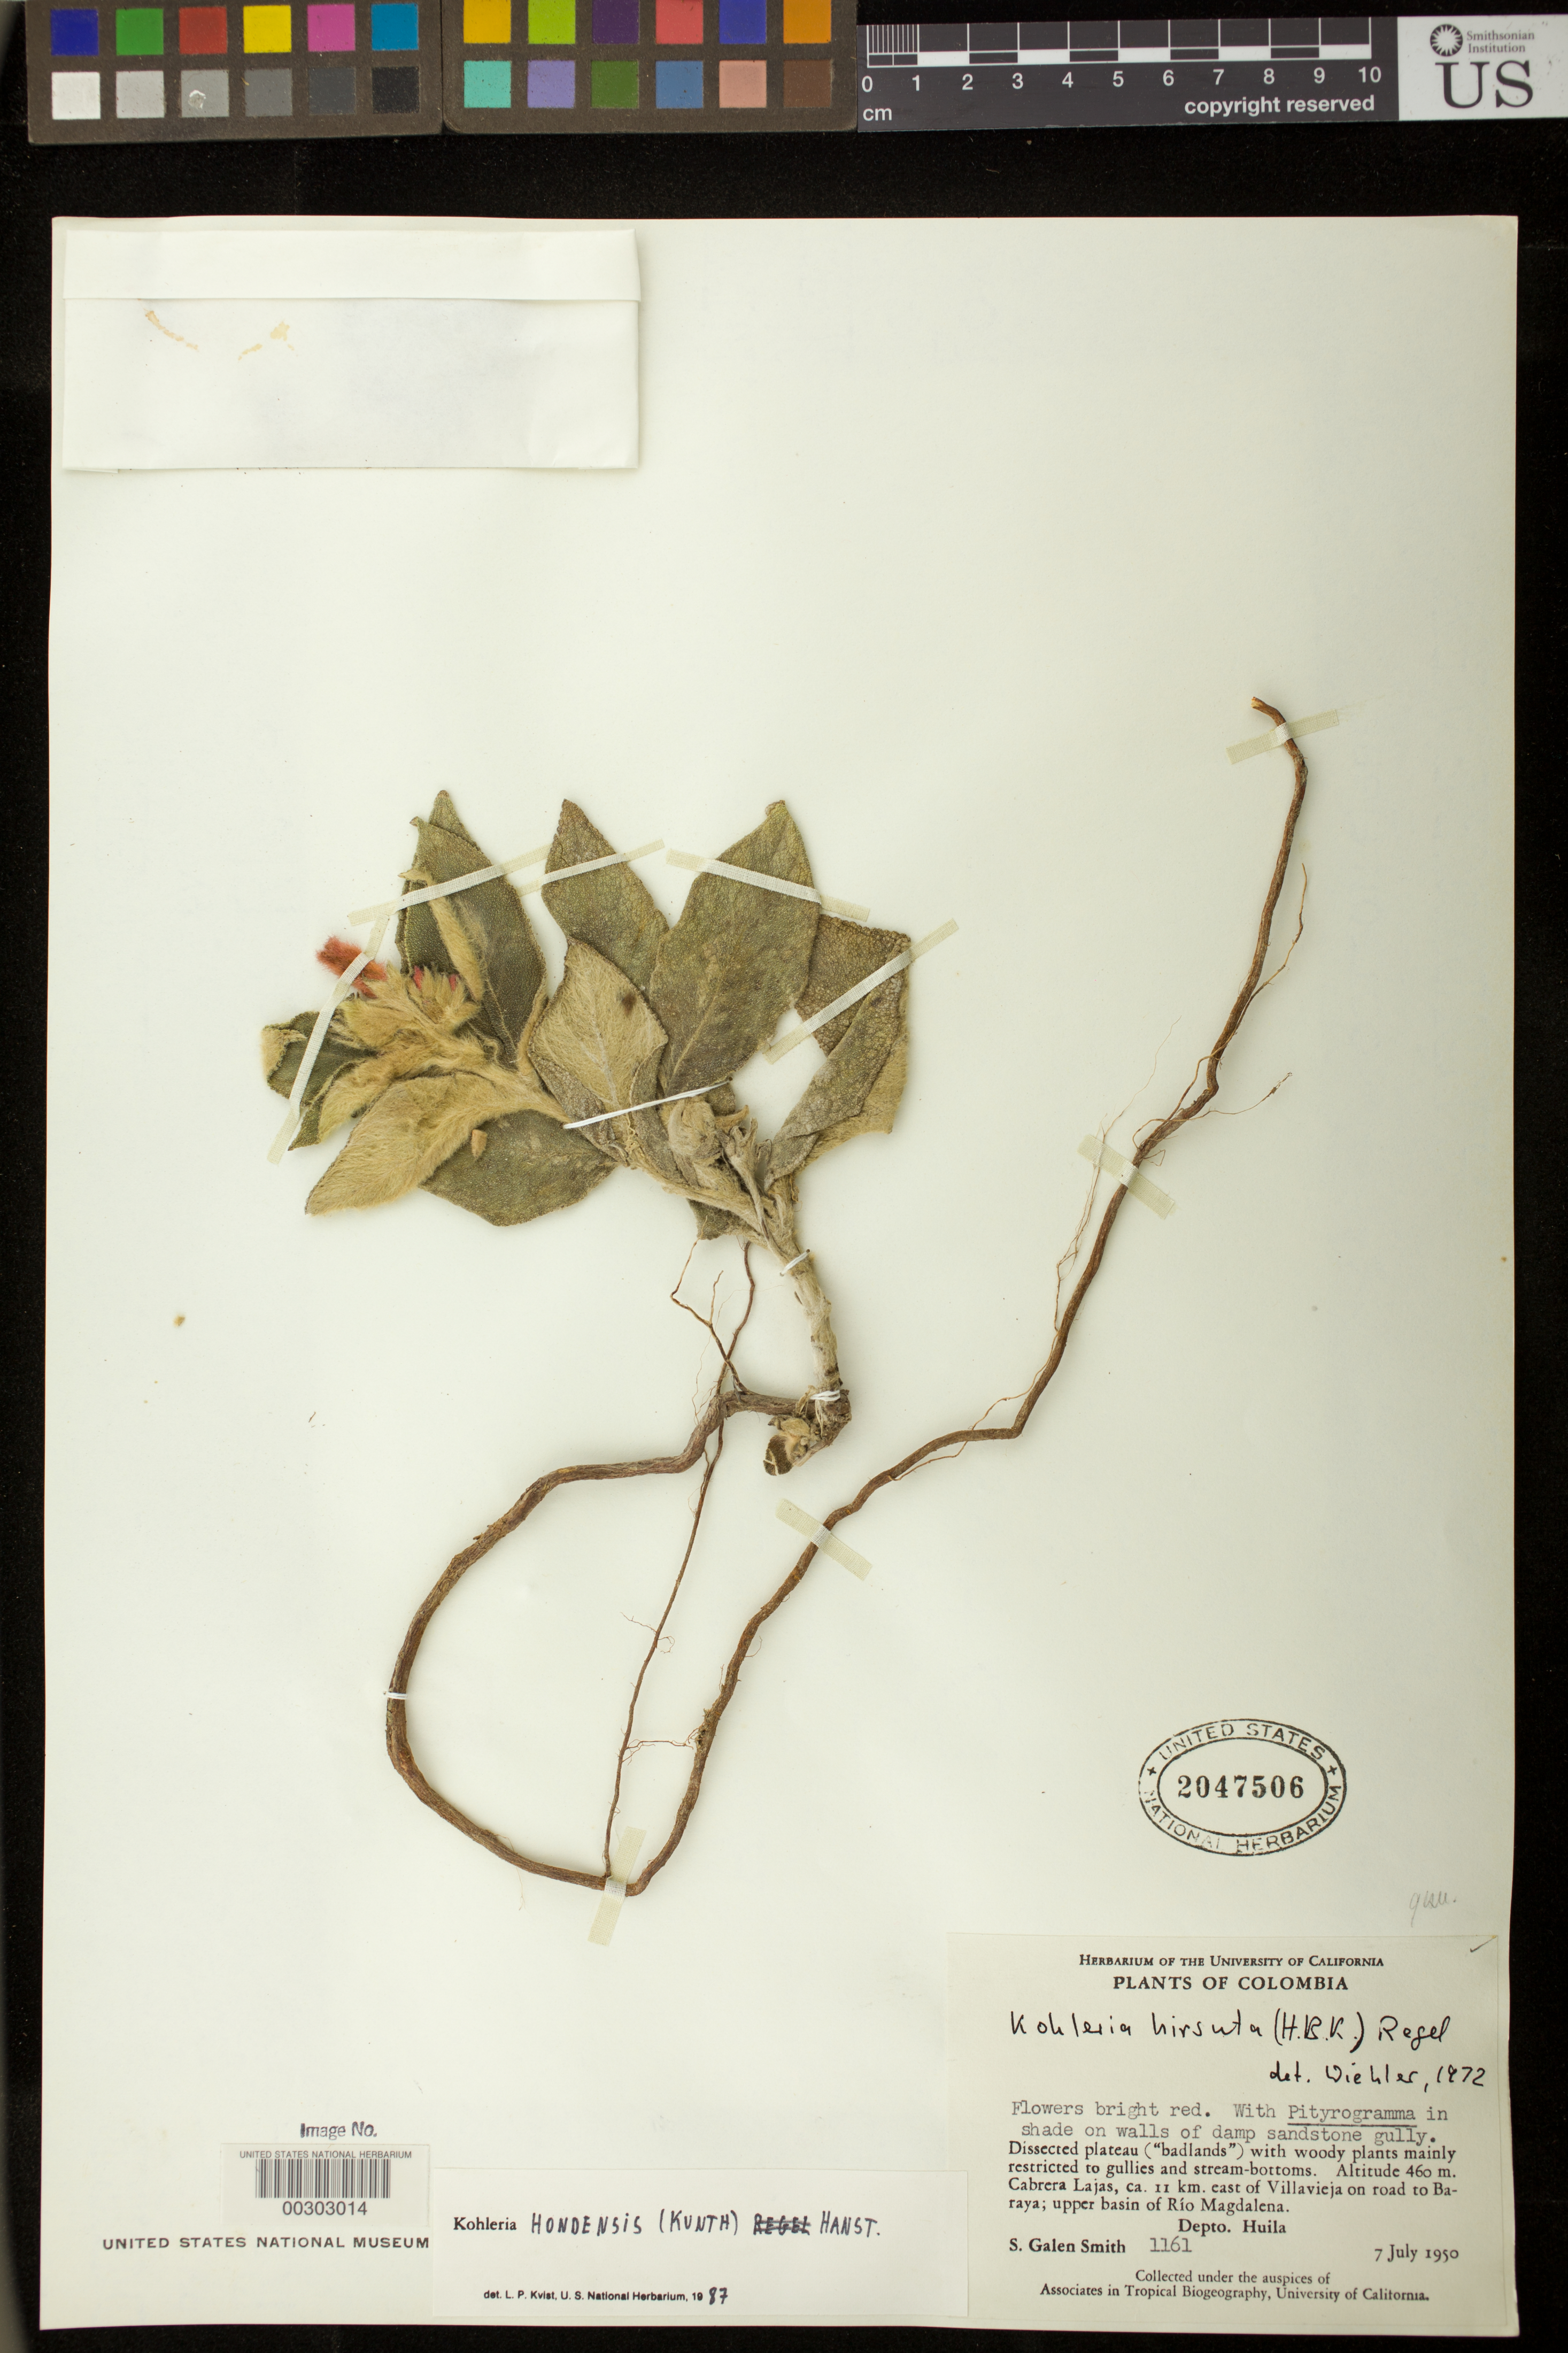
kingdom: Plantae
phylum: Tracheophyta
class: Magnoliopsida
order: Lamiales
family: Gesneriaceae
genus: Kohleria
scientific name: Kohleria hondensis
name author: (Kunth) Hanst.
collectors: S. G. Smith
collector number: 1161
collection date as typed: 07 Jul 1950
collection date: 1950-07-07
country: Colombia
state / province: Huila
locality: Cabrera lajas, ca 11 km E of Villavieja on road to Baraya, upper basin of Rio Magdalena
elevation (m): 460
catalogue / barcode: US 2047506